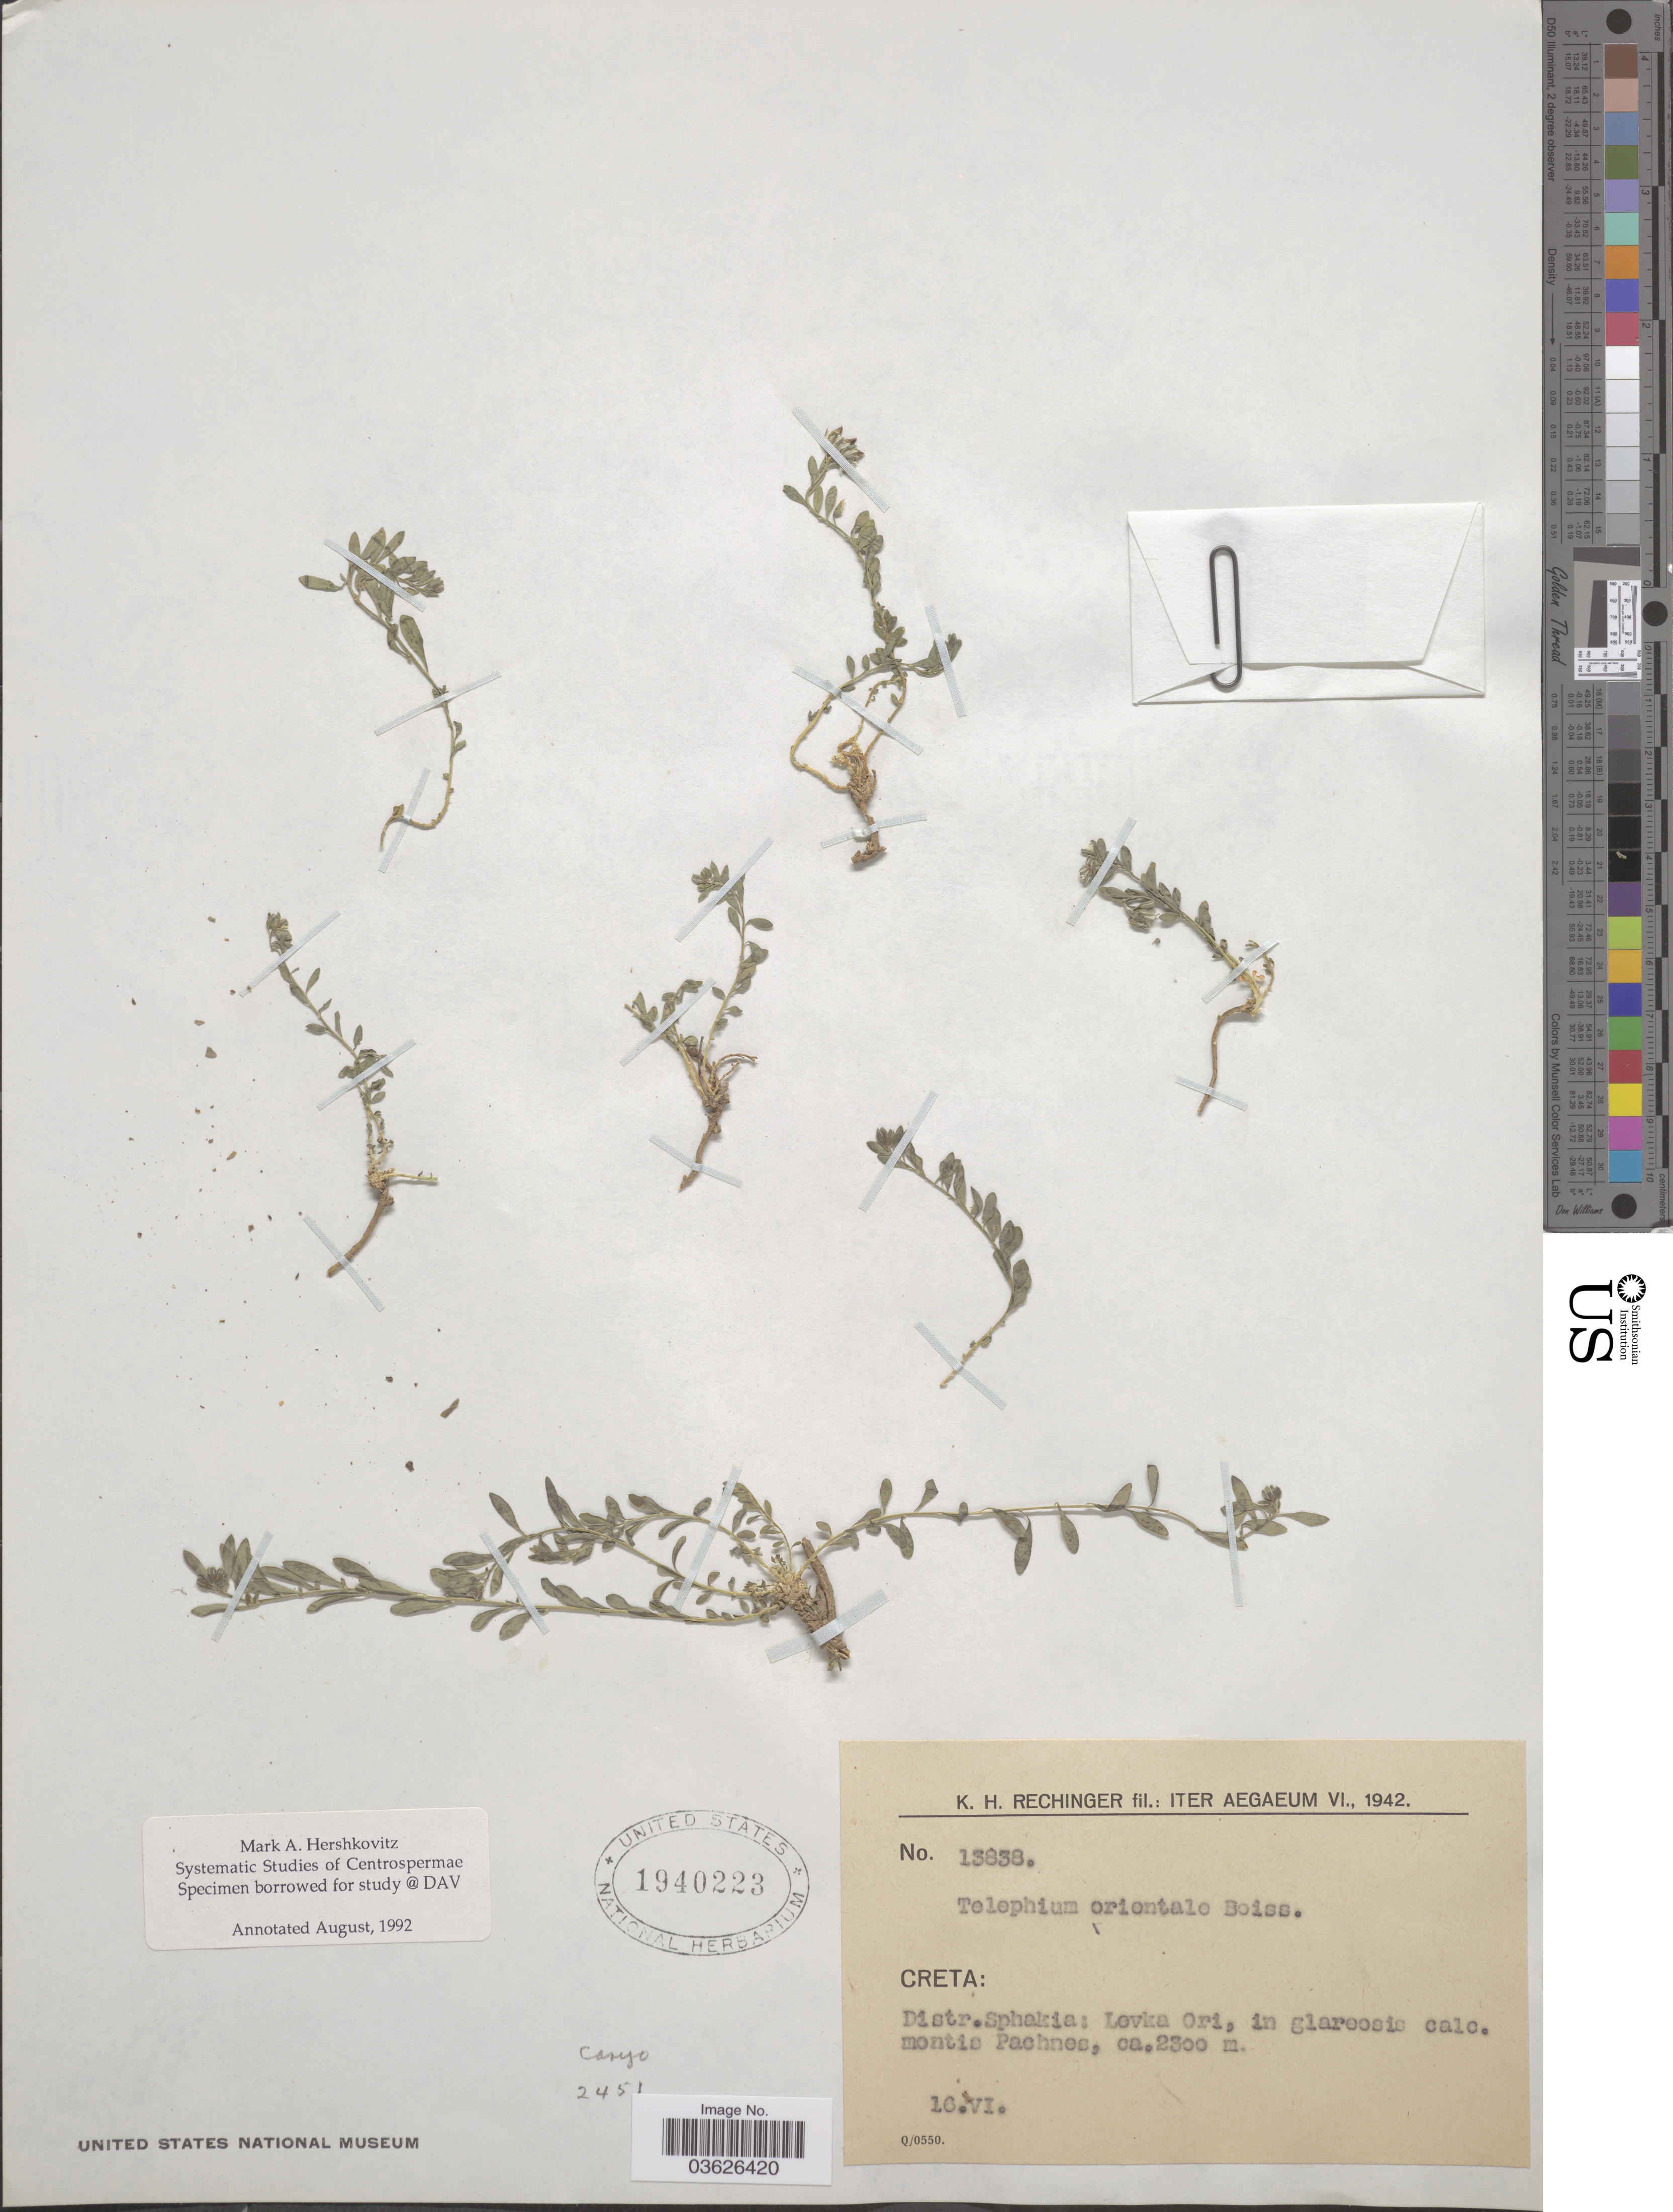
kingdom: Plantae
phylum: Tracheophyta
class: Magnoliopsida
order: Caryophyllales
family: Caryophyllaceae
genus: Telephium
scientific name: Telephium orientale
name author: Boiss.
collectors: K. H. Rechinger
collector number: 13838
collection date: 1942-06-16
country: Greece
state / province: Crete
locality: Aegaeum. Creta: Distr. Sphakis: Levka Ori, in glareosis calc. montis Pachnes.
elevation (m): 2300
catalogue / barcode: US 1940223